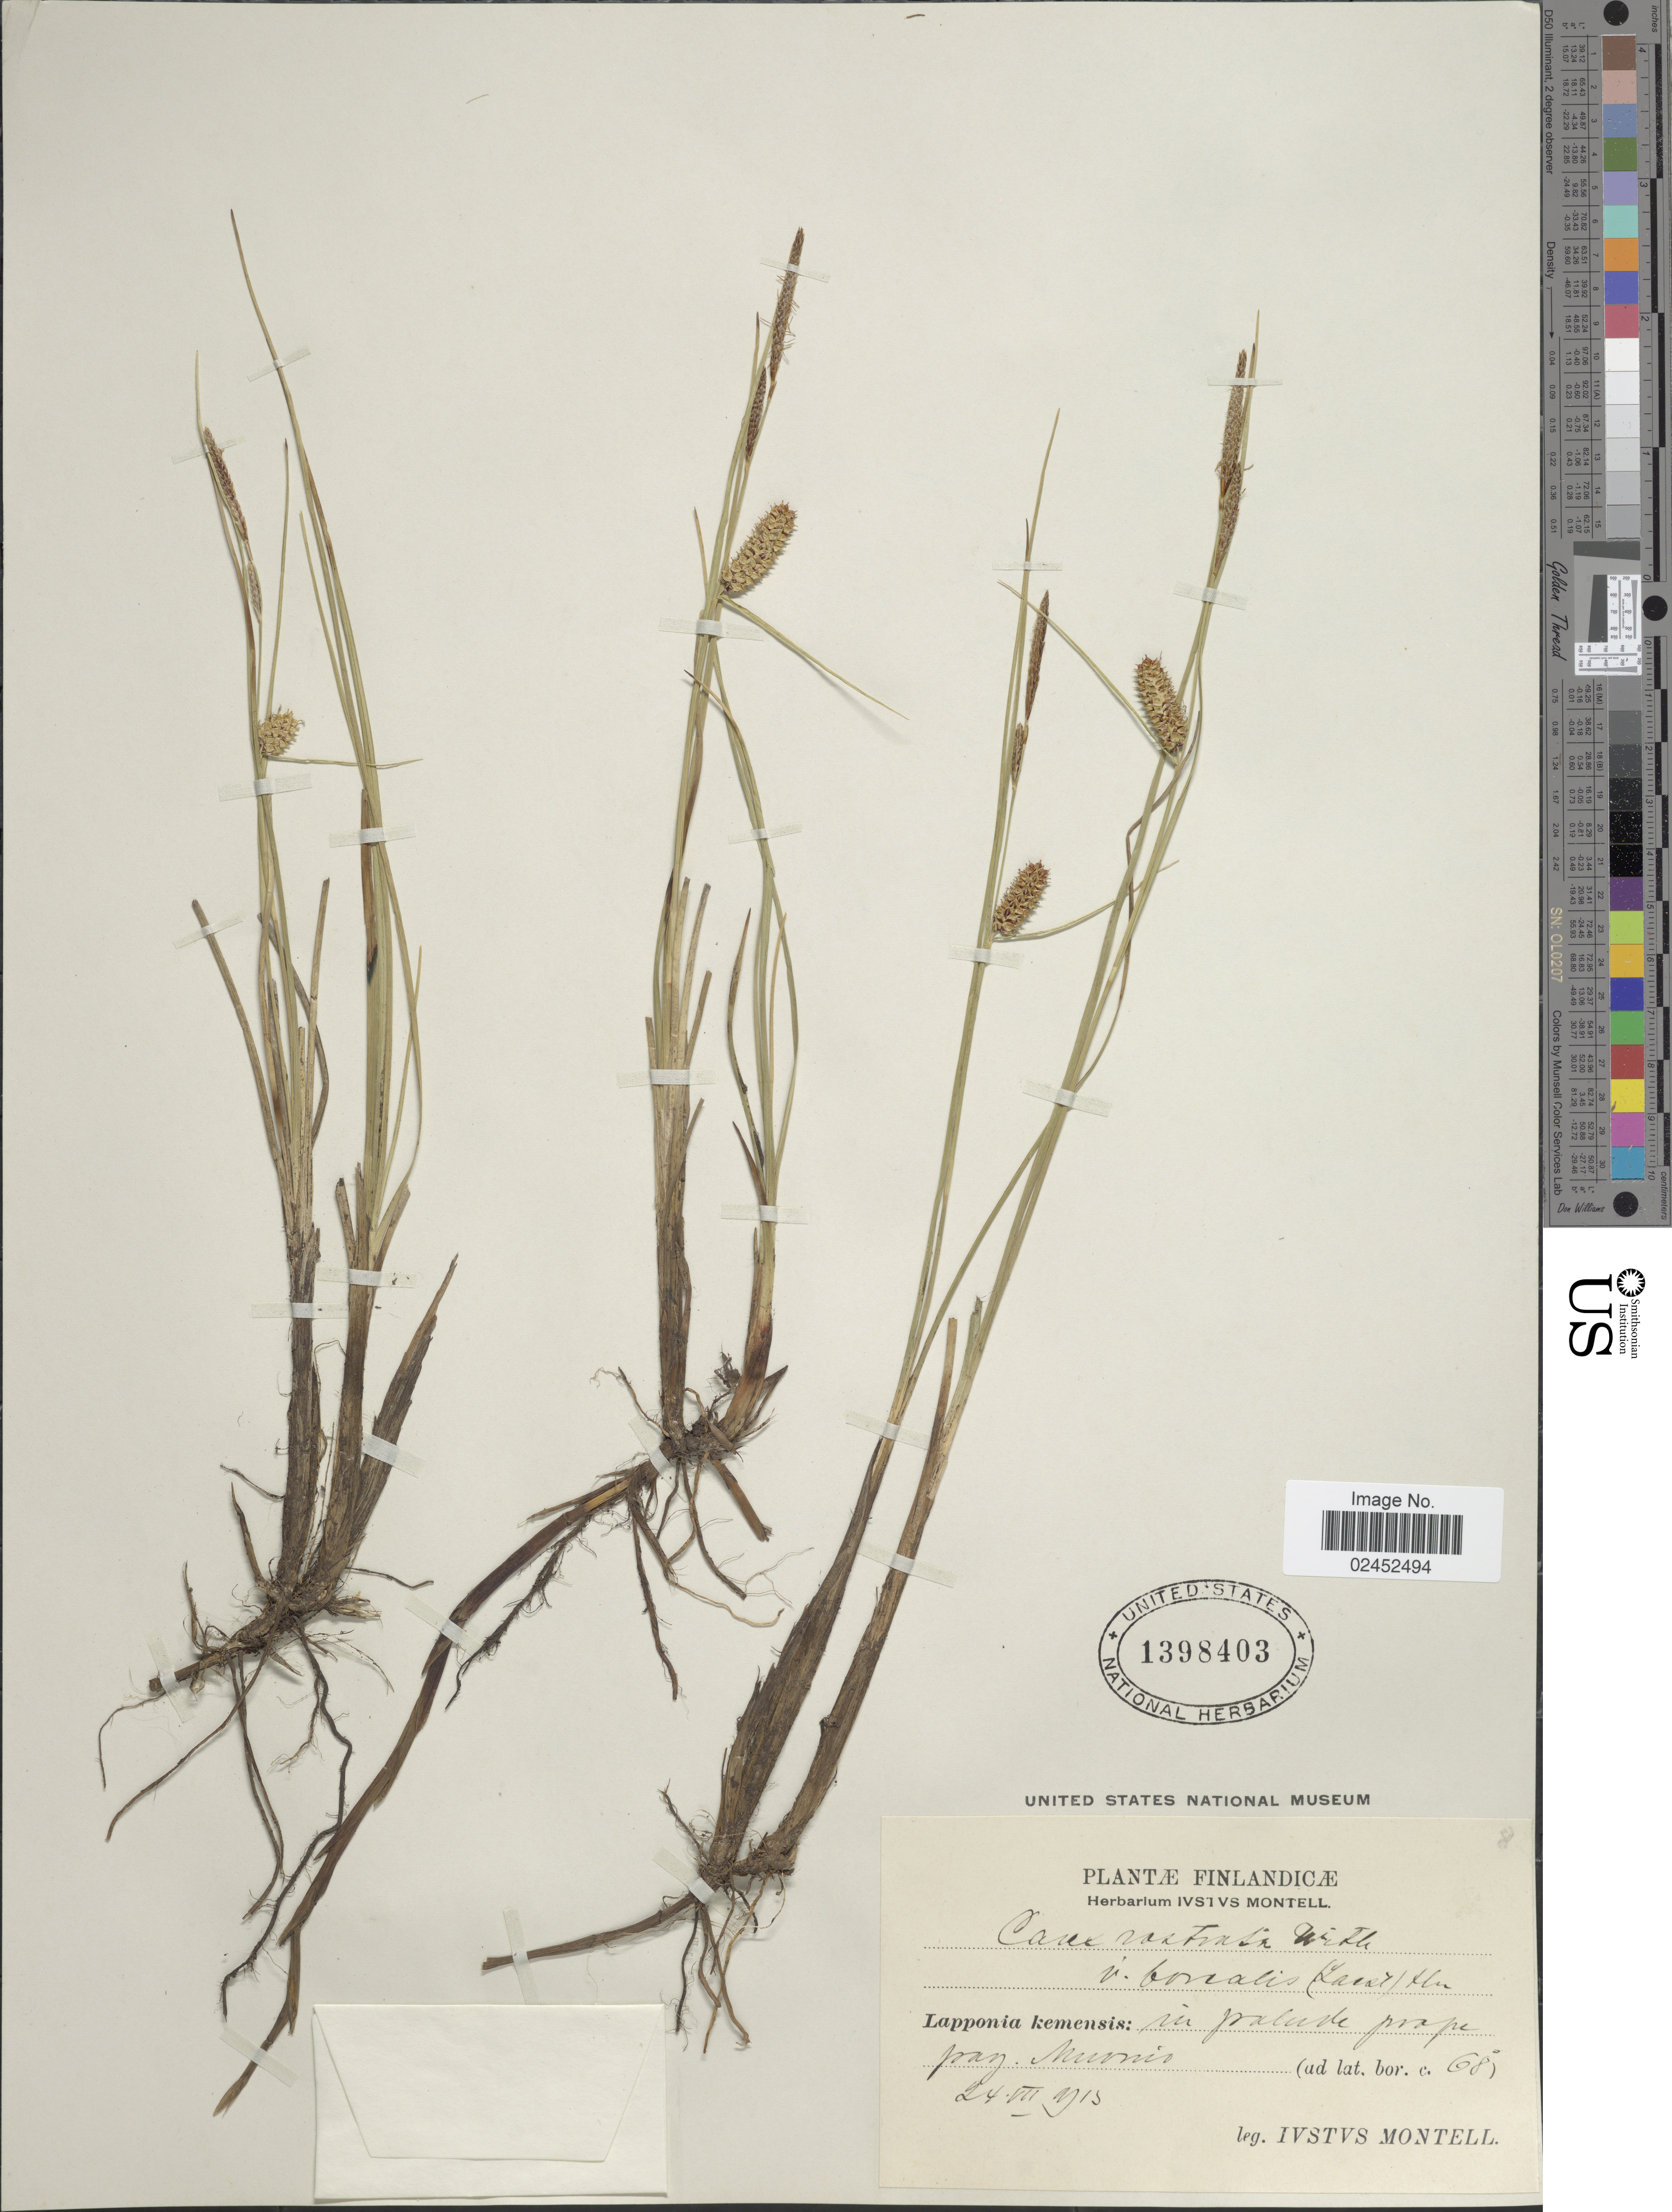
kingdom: Plantae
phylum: Tracheophyta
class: Liliopsida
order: Poales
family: Cyperaceae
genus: Carex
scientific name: Carex rostrata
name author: Stokes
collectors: I. Montell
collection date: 1913-07-24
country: Finland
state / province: Lappi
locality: Muonio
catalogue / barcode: US 1398403